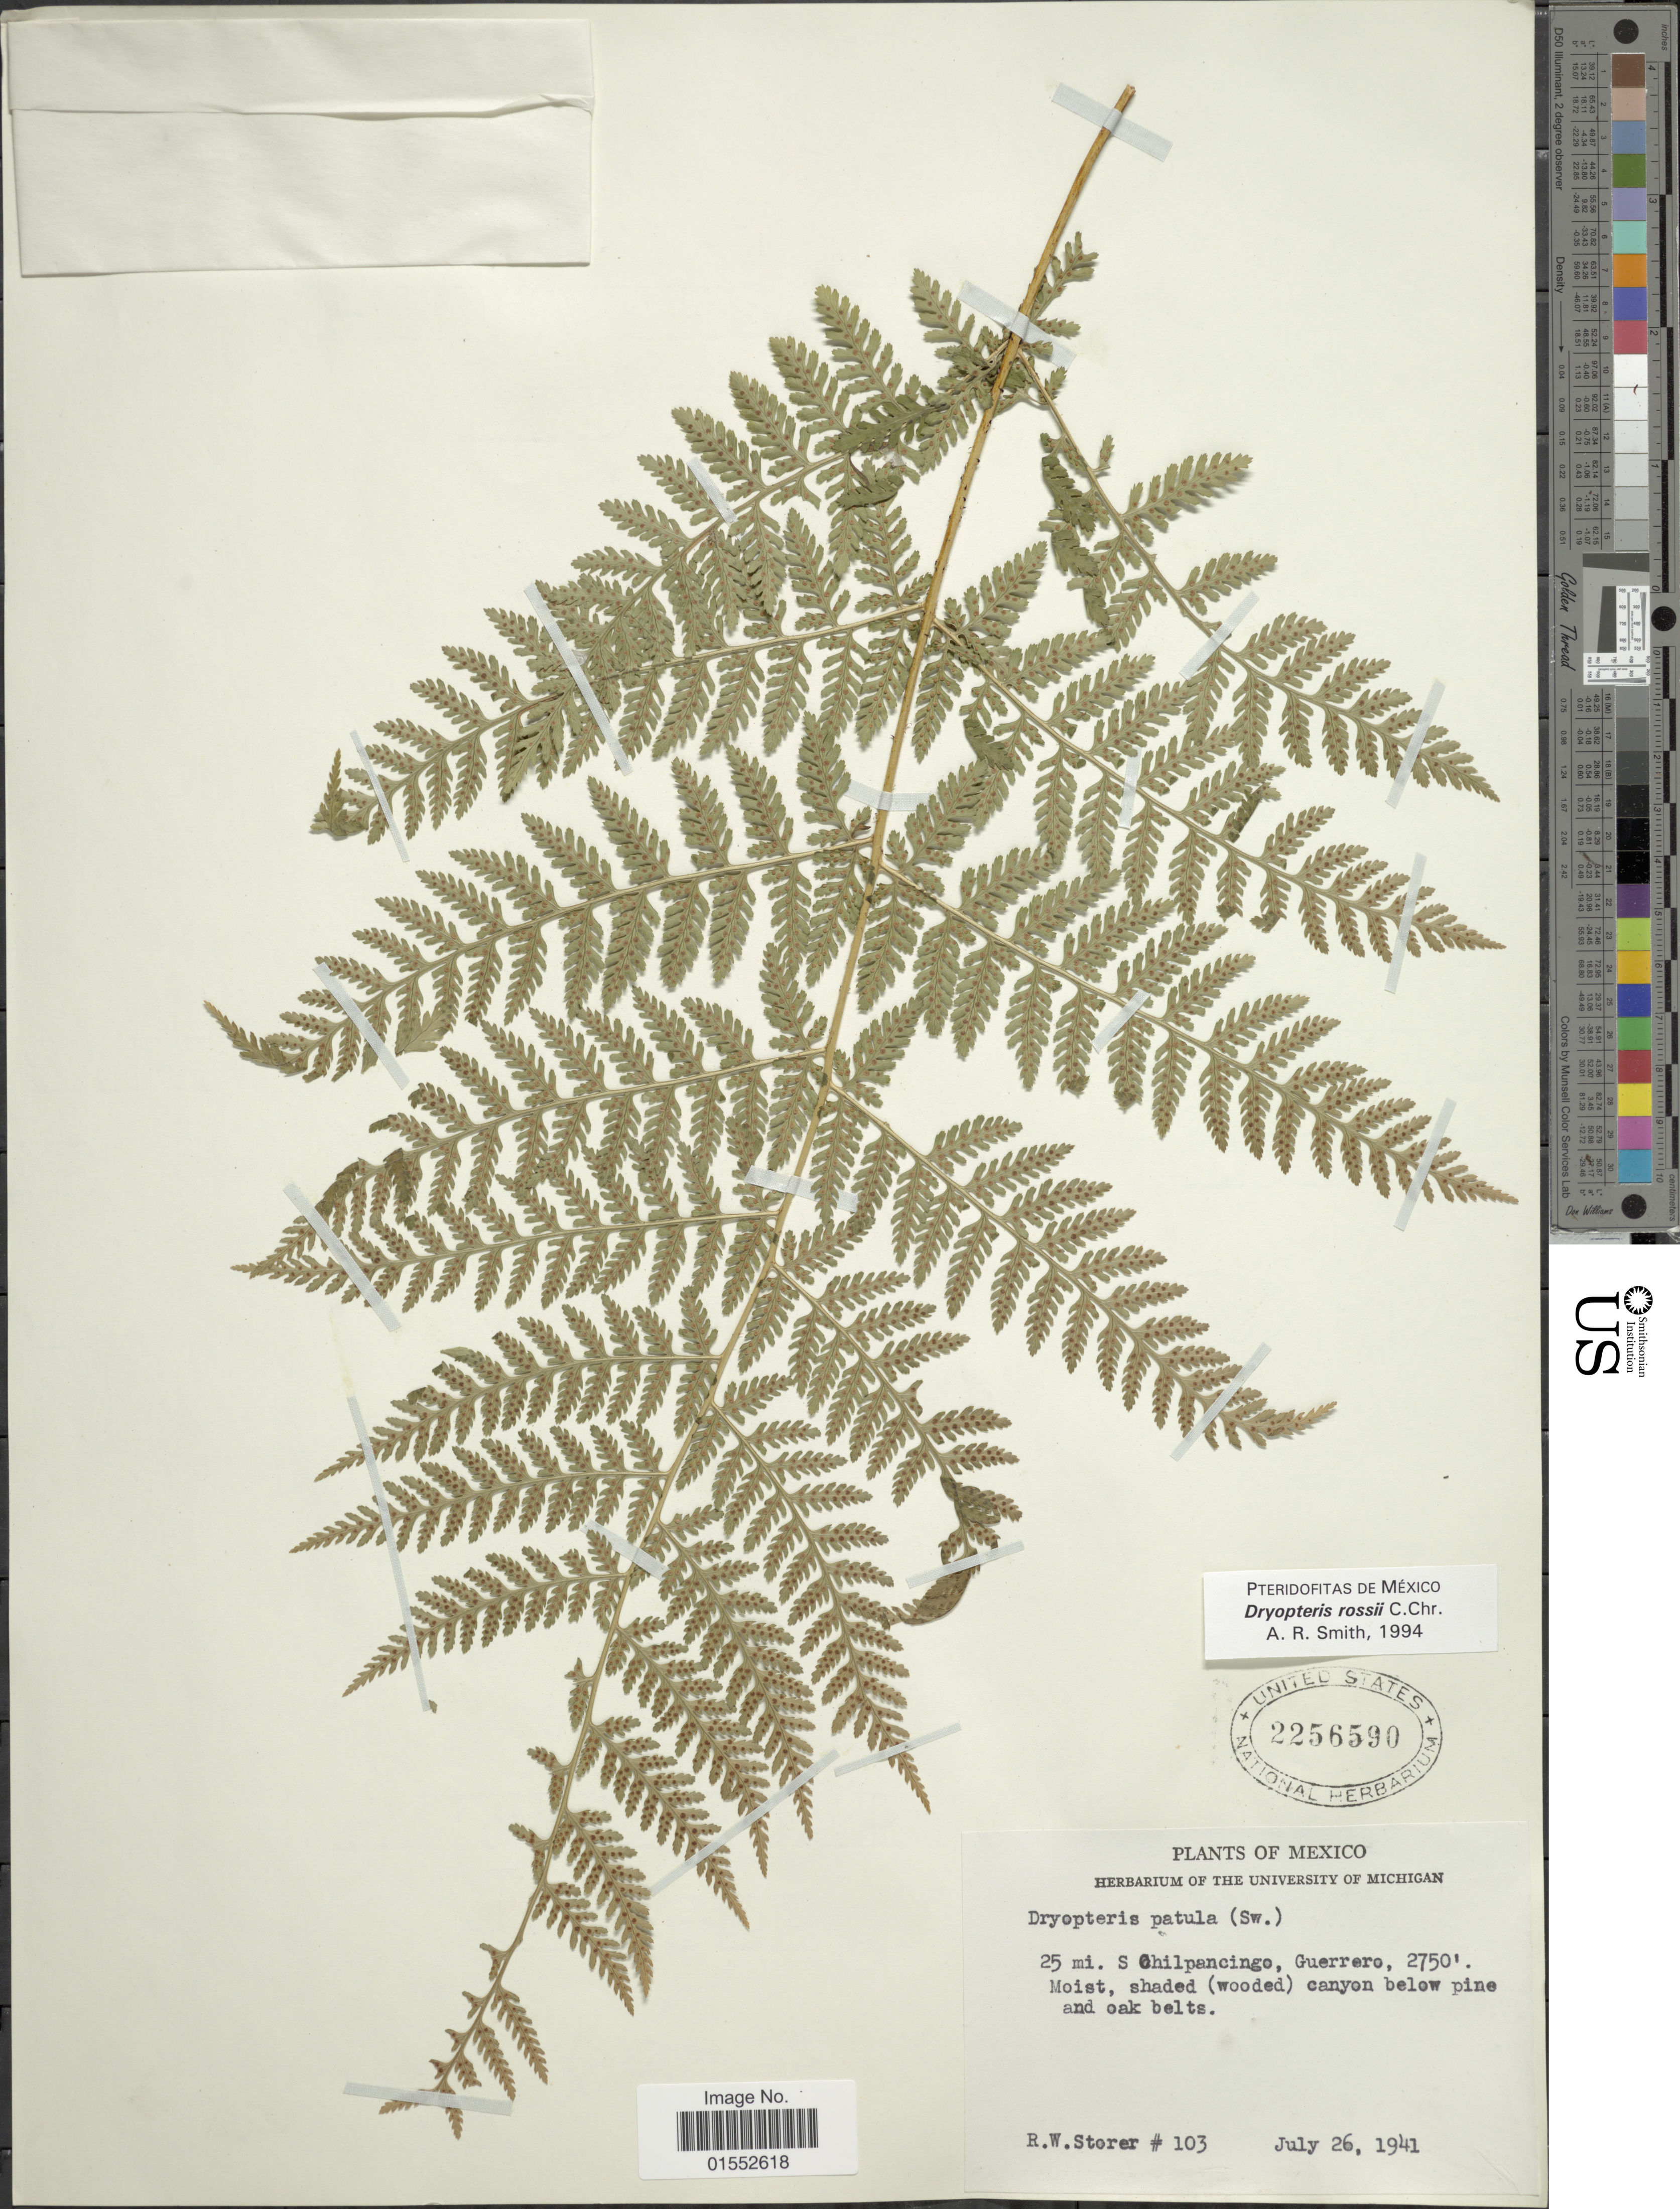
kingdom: Plantae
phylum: Tracheophyta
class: Polypodiopsida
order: Polypodiales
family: Dryopteridaceae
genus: Dryopteris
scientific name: Dryopteris rossii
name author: C. Chr.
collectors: R. Storer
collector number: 103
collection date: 1941-07-26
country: Mexico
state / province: Guerrero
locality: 25 mi. S Chilpancingo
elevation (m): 838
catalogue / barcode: US 2256590